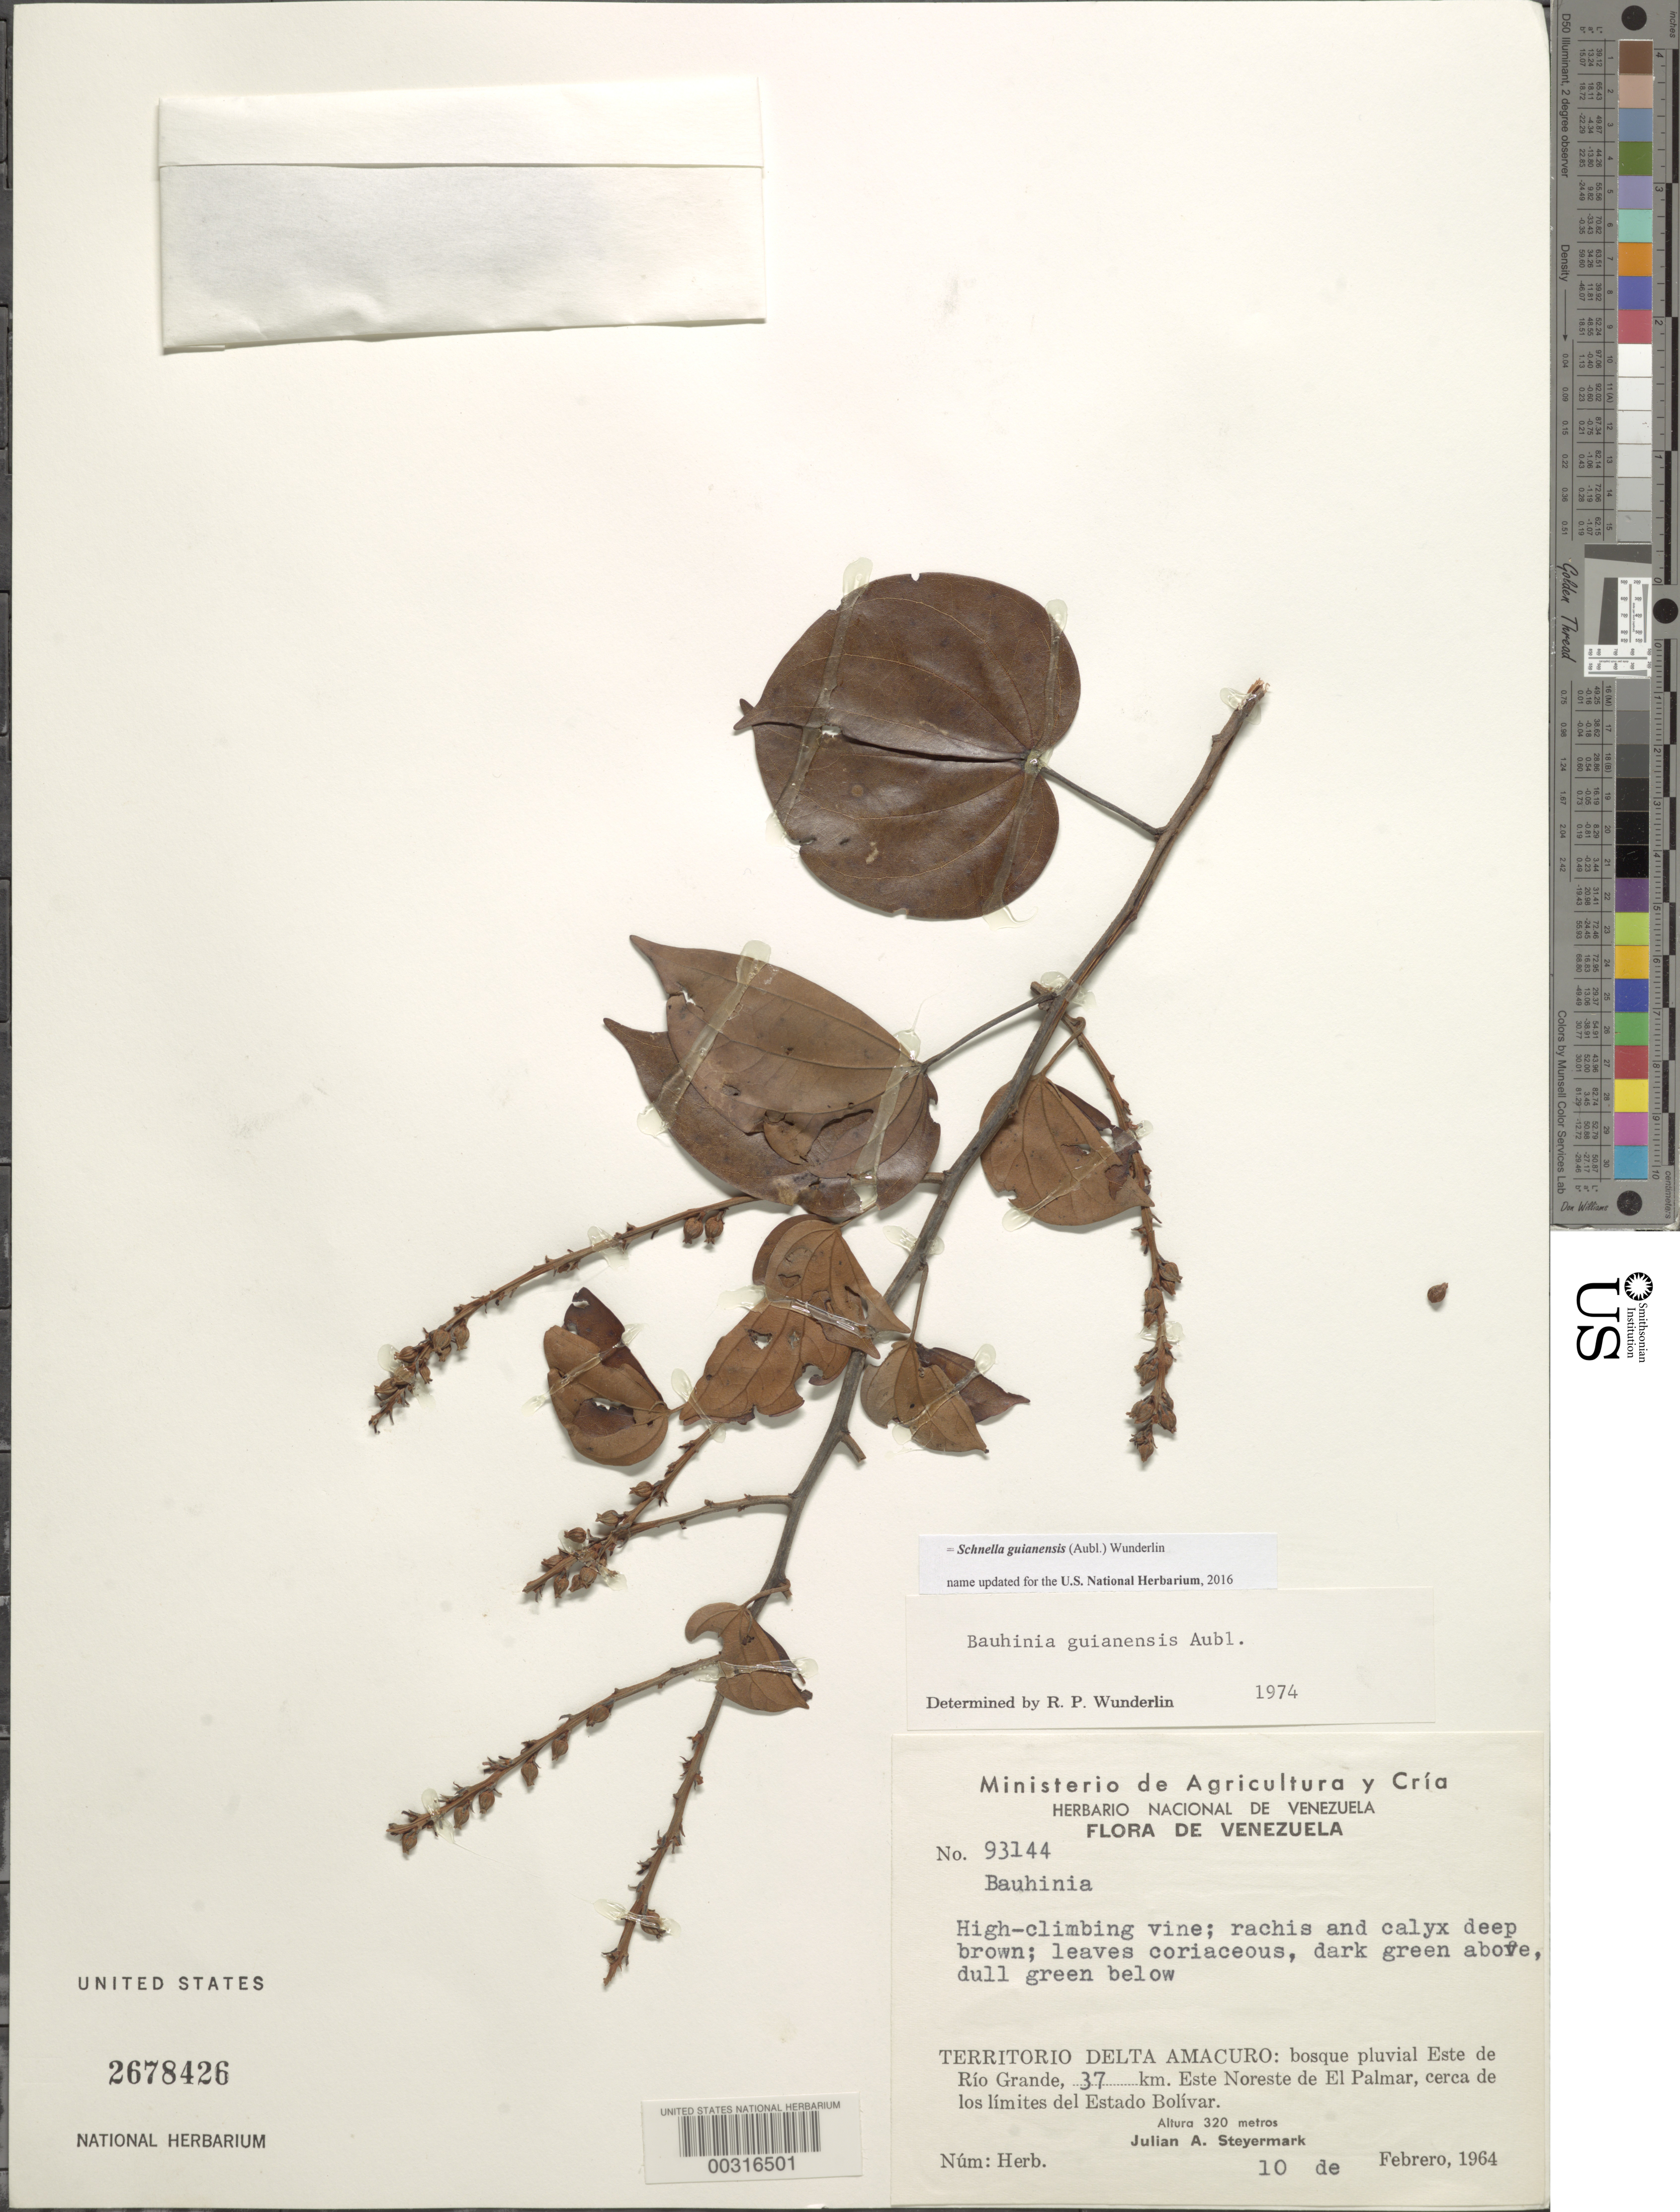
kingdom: Plantae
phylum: Tracheophyta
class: Magnoliopsida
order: Fabales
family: Fabaceae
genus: Schnella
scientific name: Schnella guianensis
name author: (Aubl.) Wunderlin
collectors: J. Steyermark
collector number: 93144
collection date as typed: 10 Feb 1964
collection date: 1964-02-10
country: Venezuela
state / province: Delta Amacuro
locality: E of rio grande, 37 km ene of el palmar, near the border of the state of bolivar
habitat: Rain forest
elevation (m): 320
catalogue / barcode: US 2678426